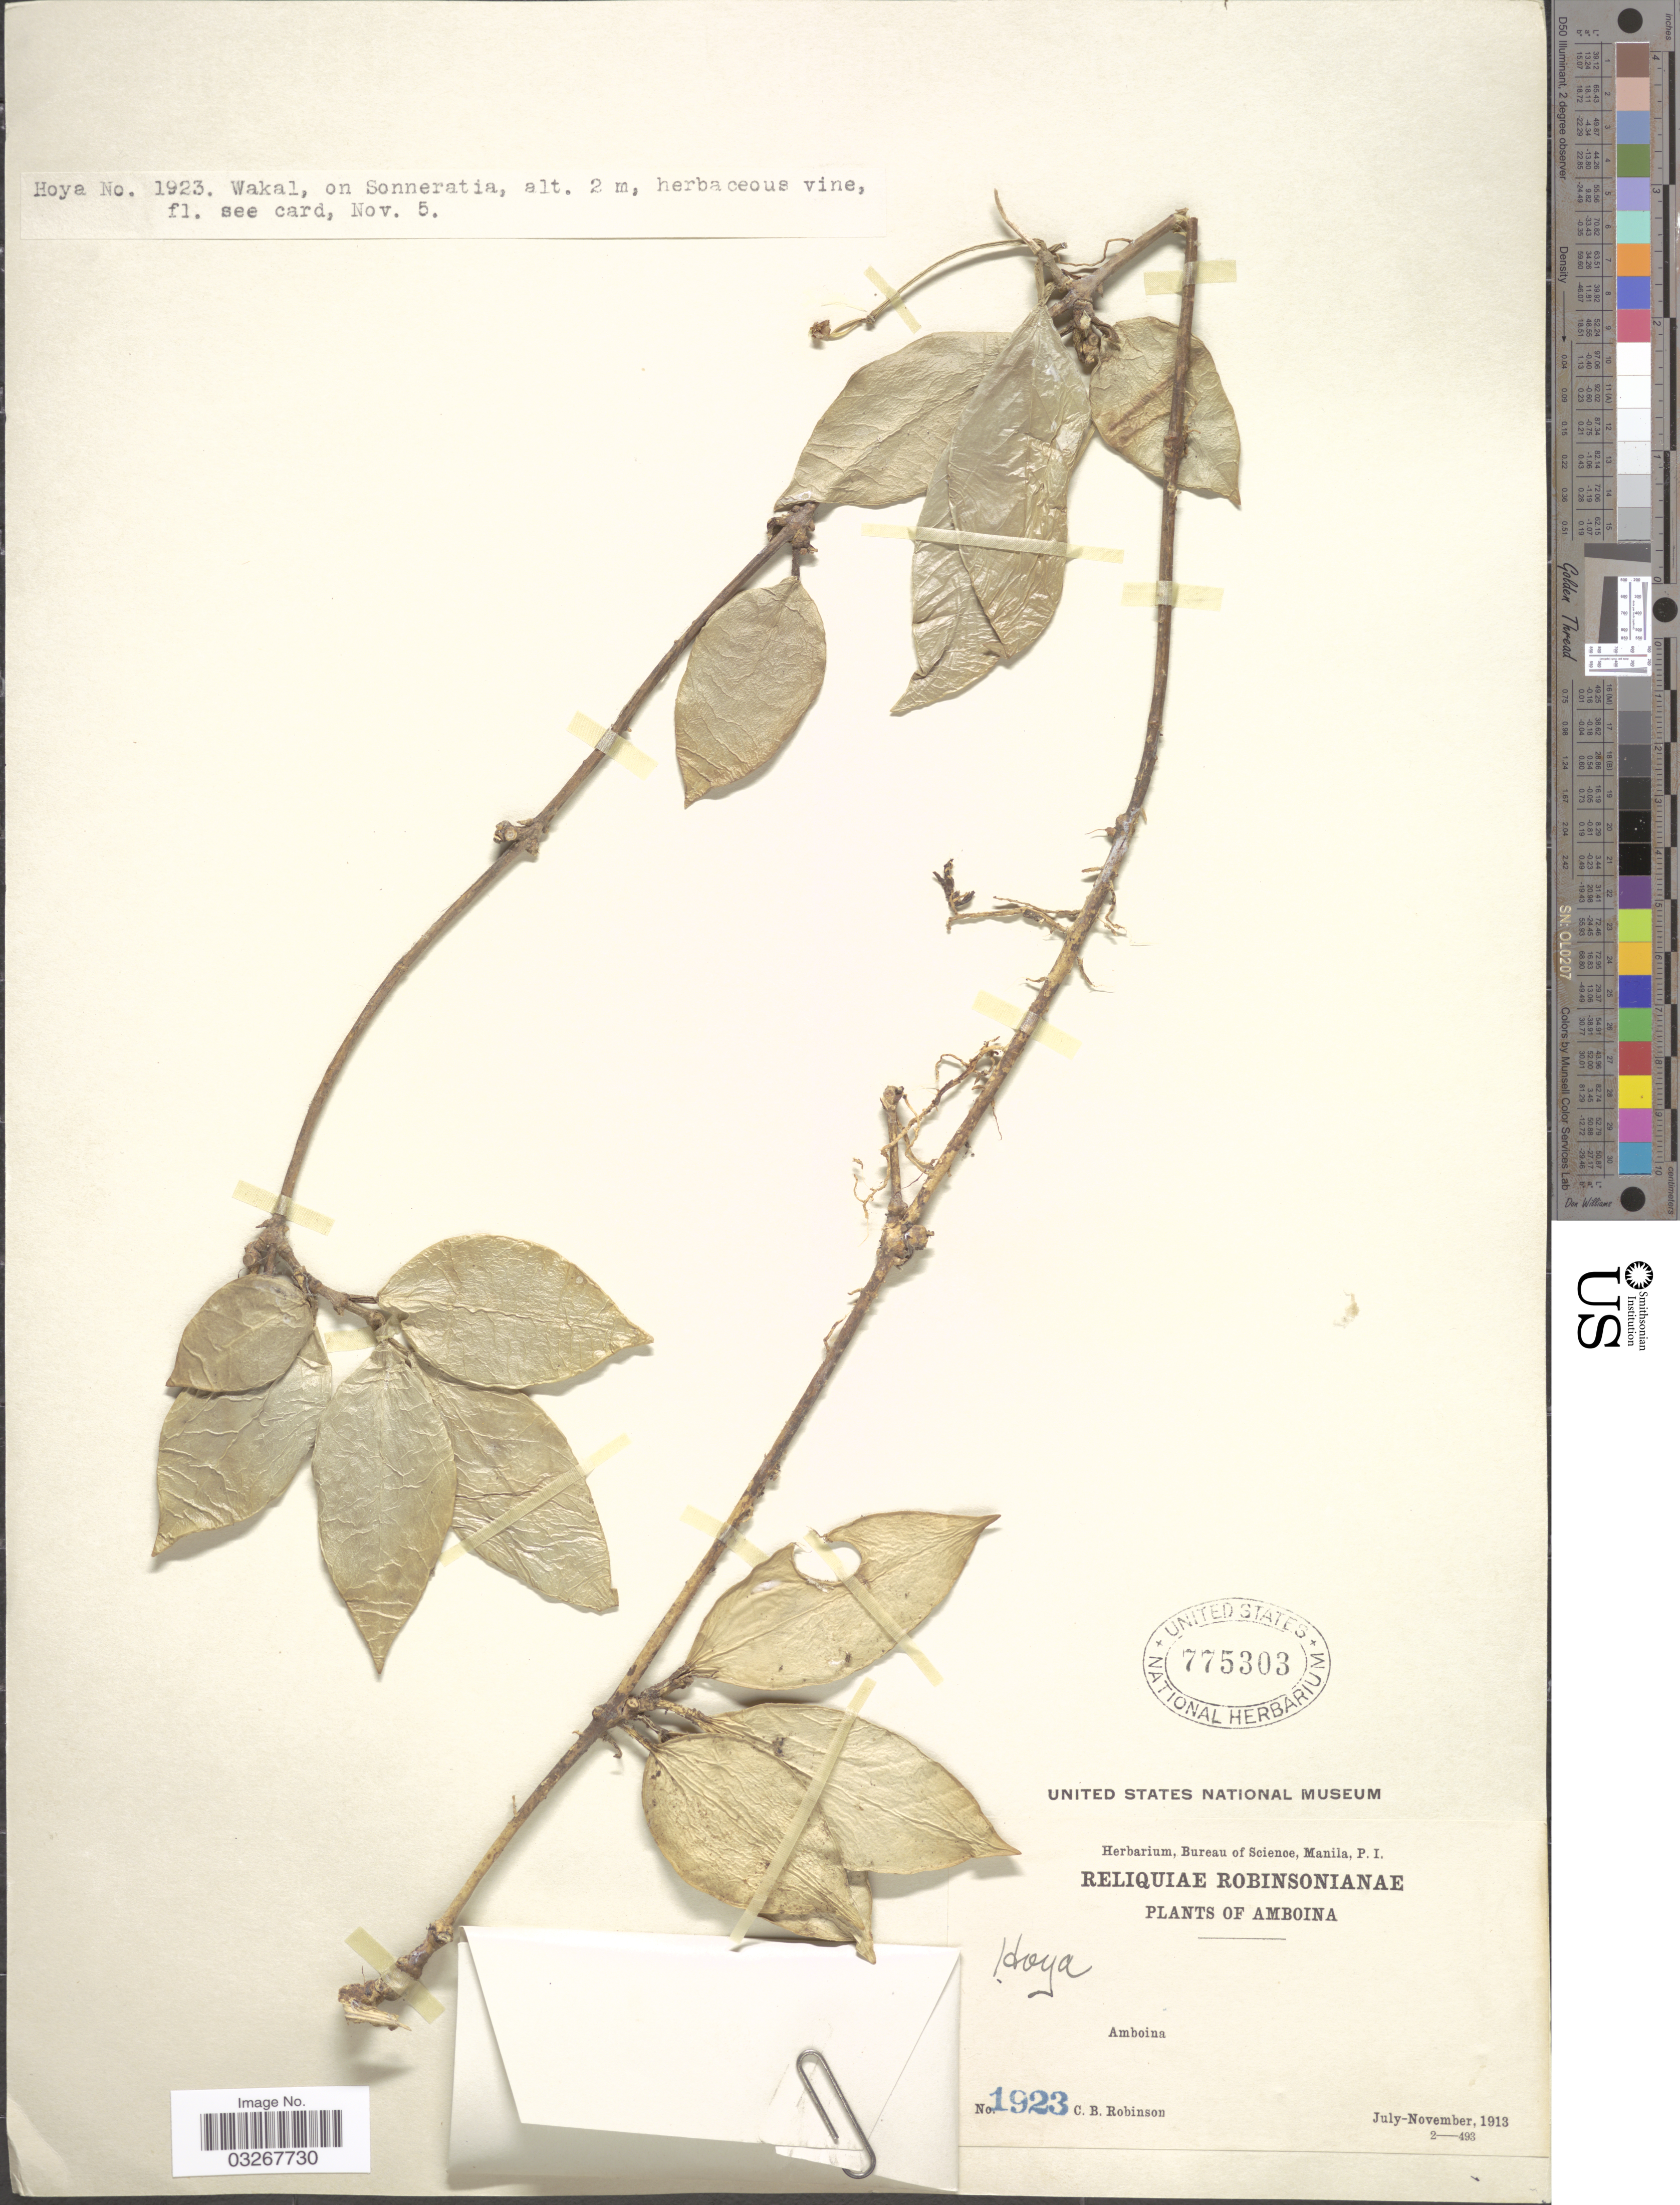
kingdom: Plantae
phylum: Tracheophyta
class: Magnoliopsida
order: Gentianales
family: Apocynaceae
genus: Hoya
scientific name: Hoya sp.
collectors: C. Robinson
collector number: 1923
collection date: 1913-11-05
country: Indonesia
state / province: Maluku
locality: Amboina. Wakal, on Sonneratia.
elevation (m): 2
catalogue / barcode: US 775303